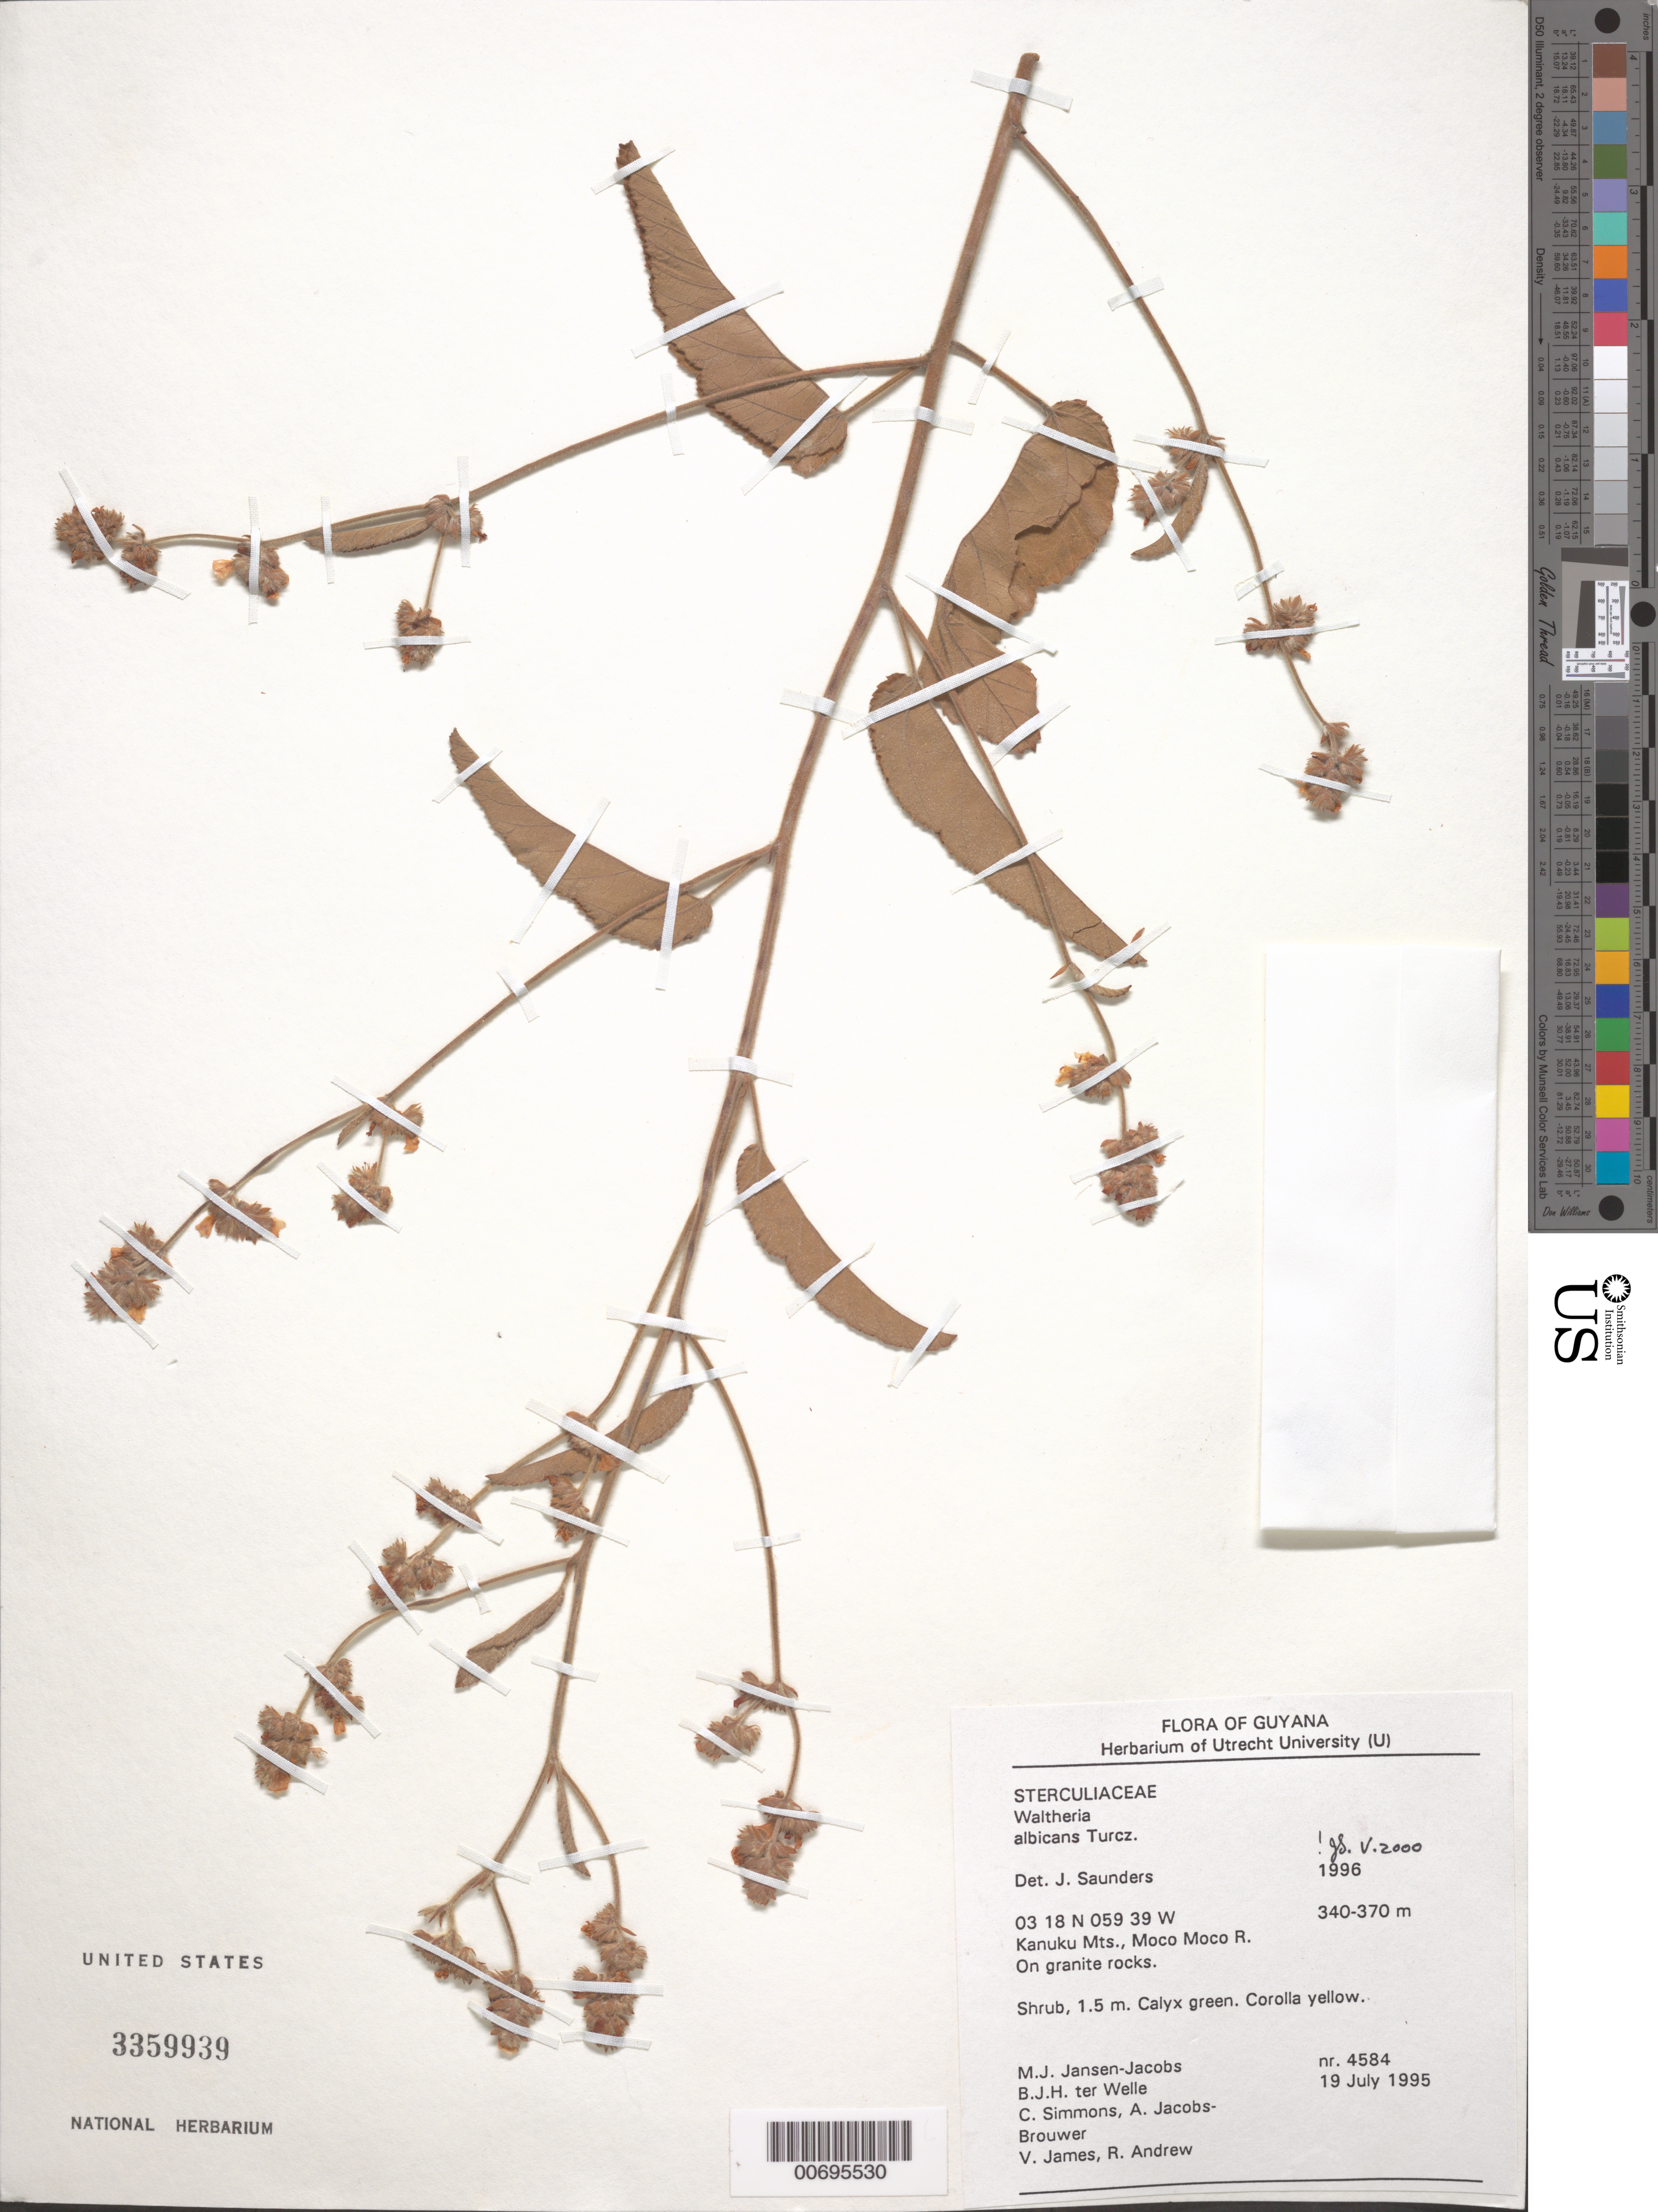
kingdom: Plantae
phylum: Tracheophyta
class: Magnoliopsida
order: Malvales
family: Malvaceae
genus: Waltheria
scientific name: Waltheria albicans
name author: Turcz.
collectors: M. J. Jansen-Jacobs, B. Welle, C. Simmons, A. Jacobs-Brouwer, V. James & R. Andrew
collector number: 4584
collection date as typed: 19-Jul-95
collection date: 1995-07-19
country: Guyana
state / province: U. Takutu-U. Essequibo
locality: Moco Moco River, Kanuku Mts.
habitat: On granite rock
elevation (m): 340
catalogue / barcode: US 3359939